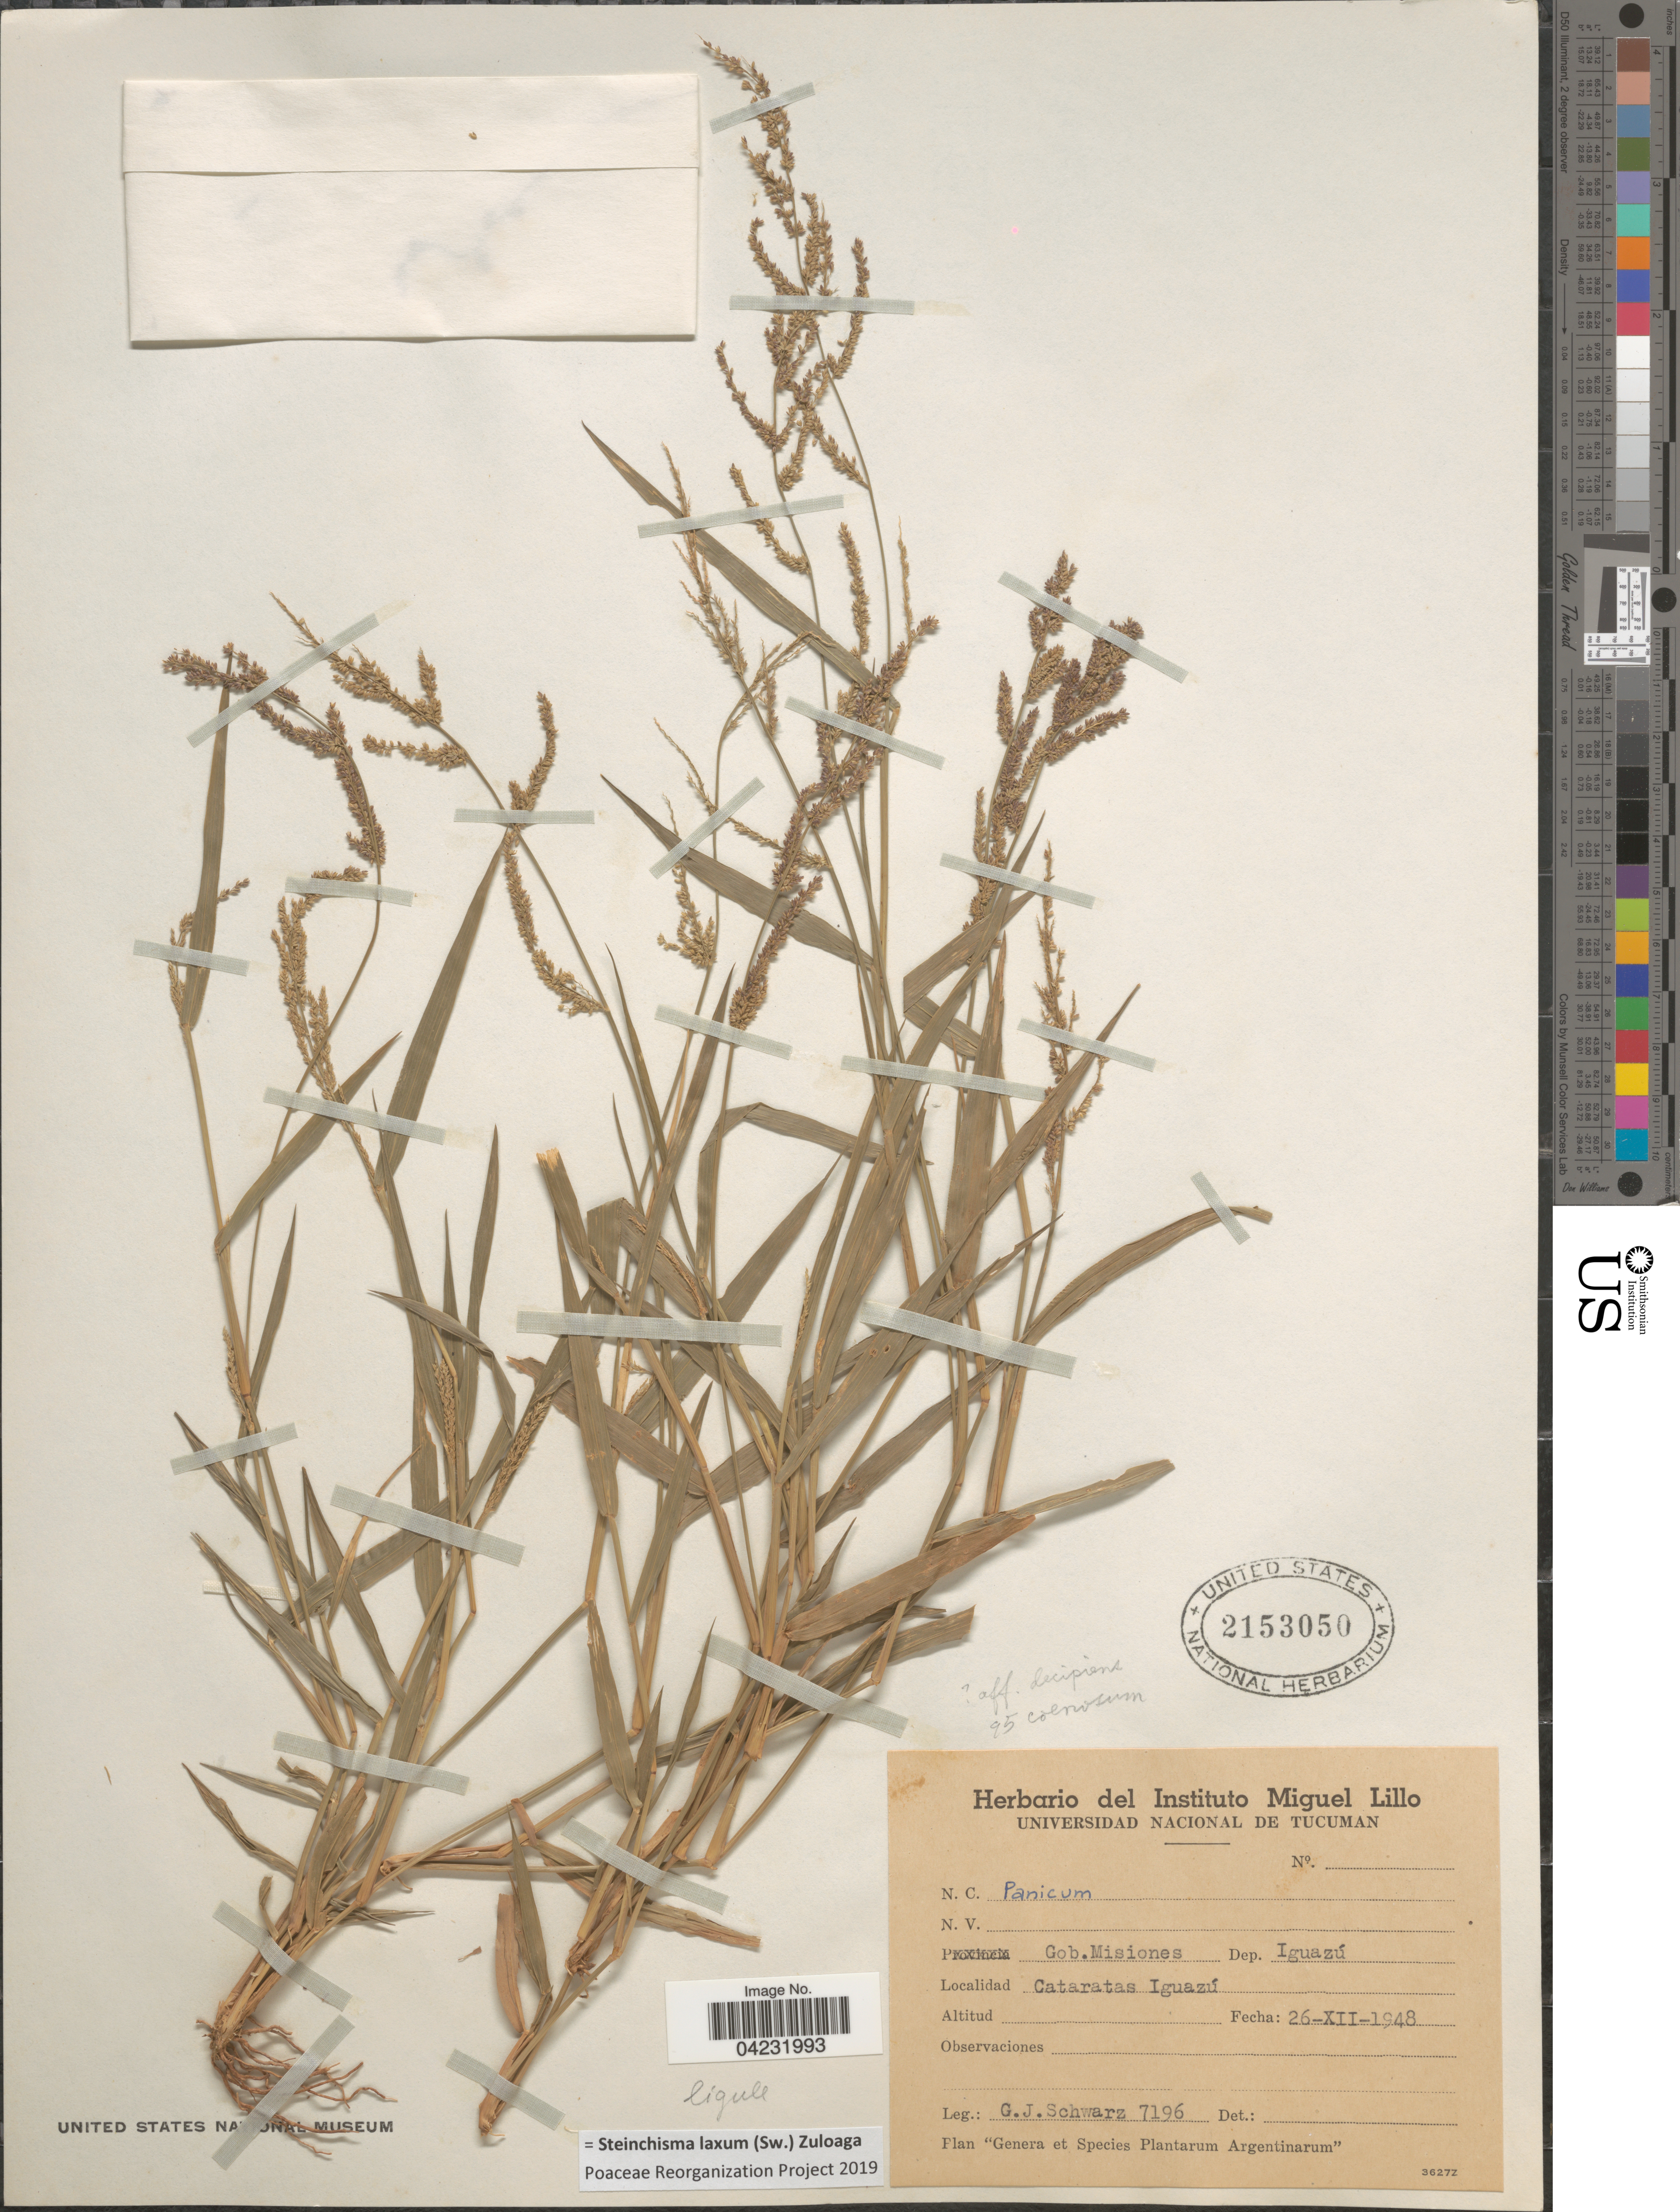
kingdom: Plantae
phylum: Tracheophyta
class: Liliopsida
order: Poales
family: Poaceae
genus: Steinchisma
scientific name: Steinchisma laxum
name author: (Sw.) Zuloaga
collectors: G. J. Schwarz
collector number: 7196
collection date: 1948-12-26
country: Argentina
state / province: Misiones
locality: Gob. Misiones. Dep. Iguazú. Cataratas Iguazú.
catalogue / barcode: US 2153050